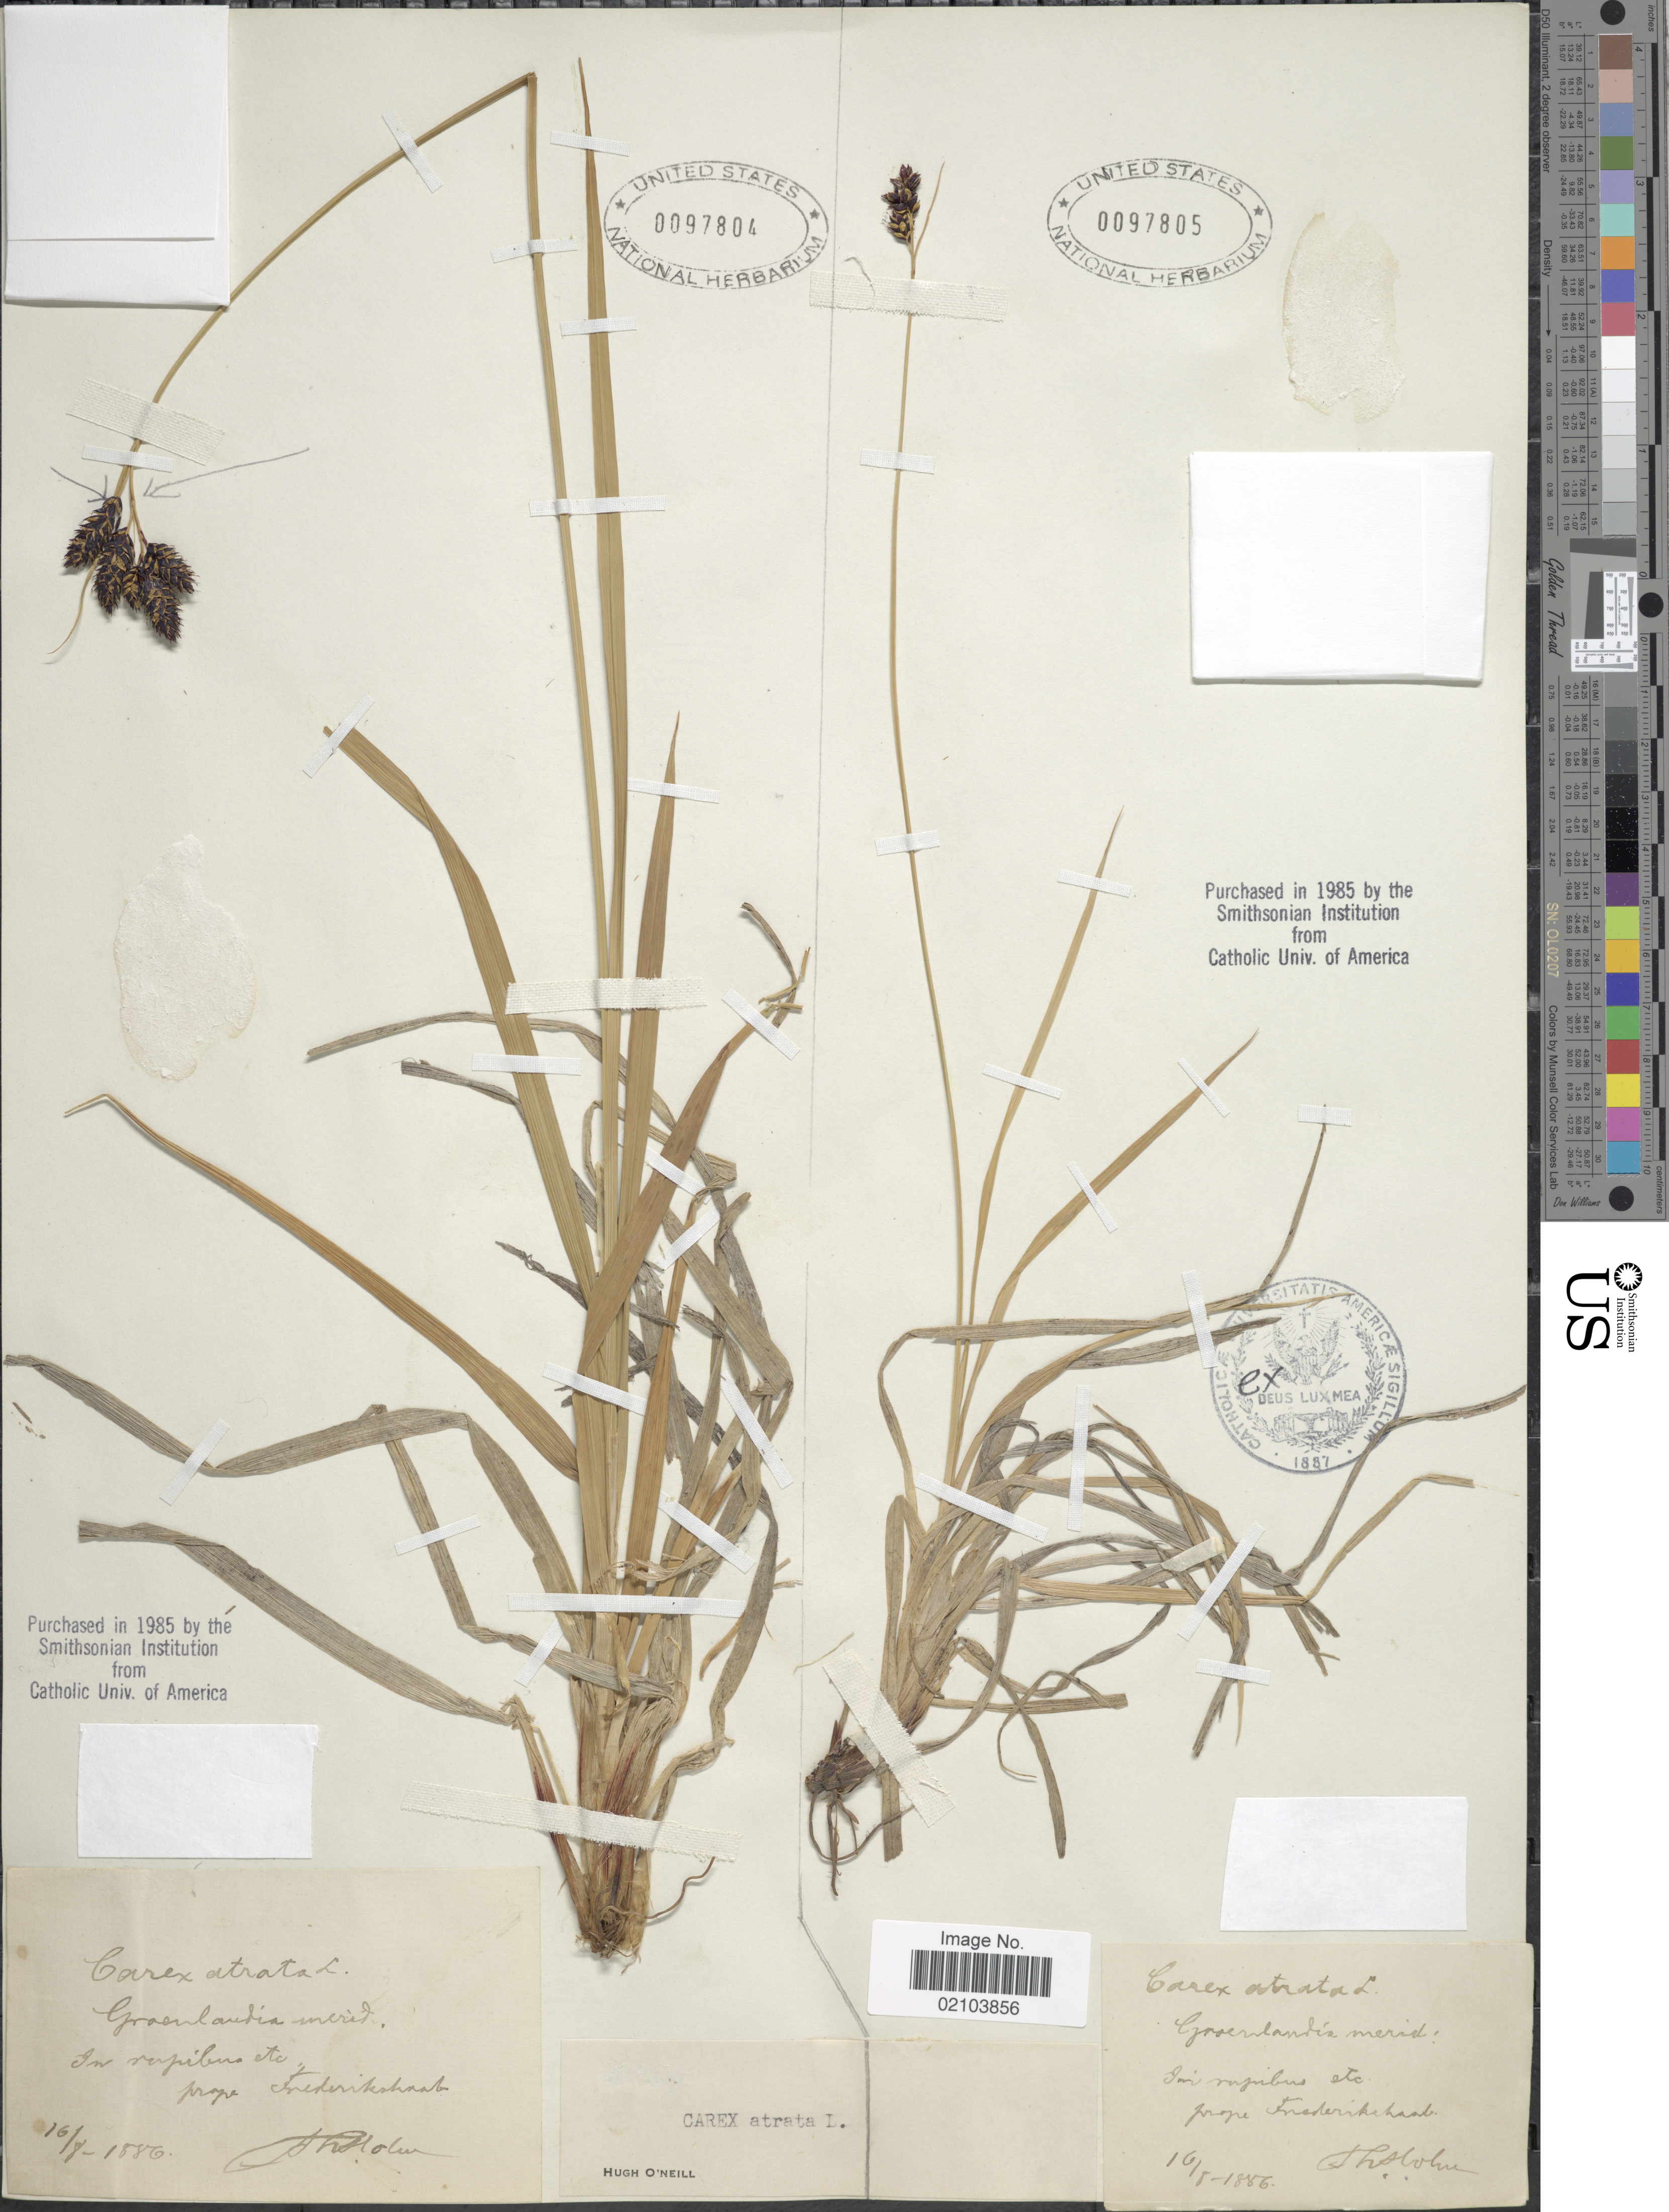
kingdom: Plantae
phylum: Tracheophyta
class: Liliopsida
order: Poales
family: Cyperaceae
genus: Carex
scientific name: Carex atrata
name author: L.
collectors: J. H. Holm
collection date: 1886-08-16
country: Greenland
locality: Groenlandia merid. prope Frederikshaab.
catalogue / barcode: US 97805